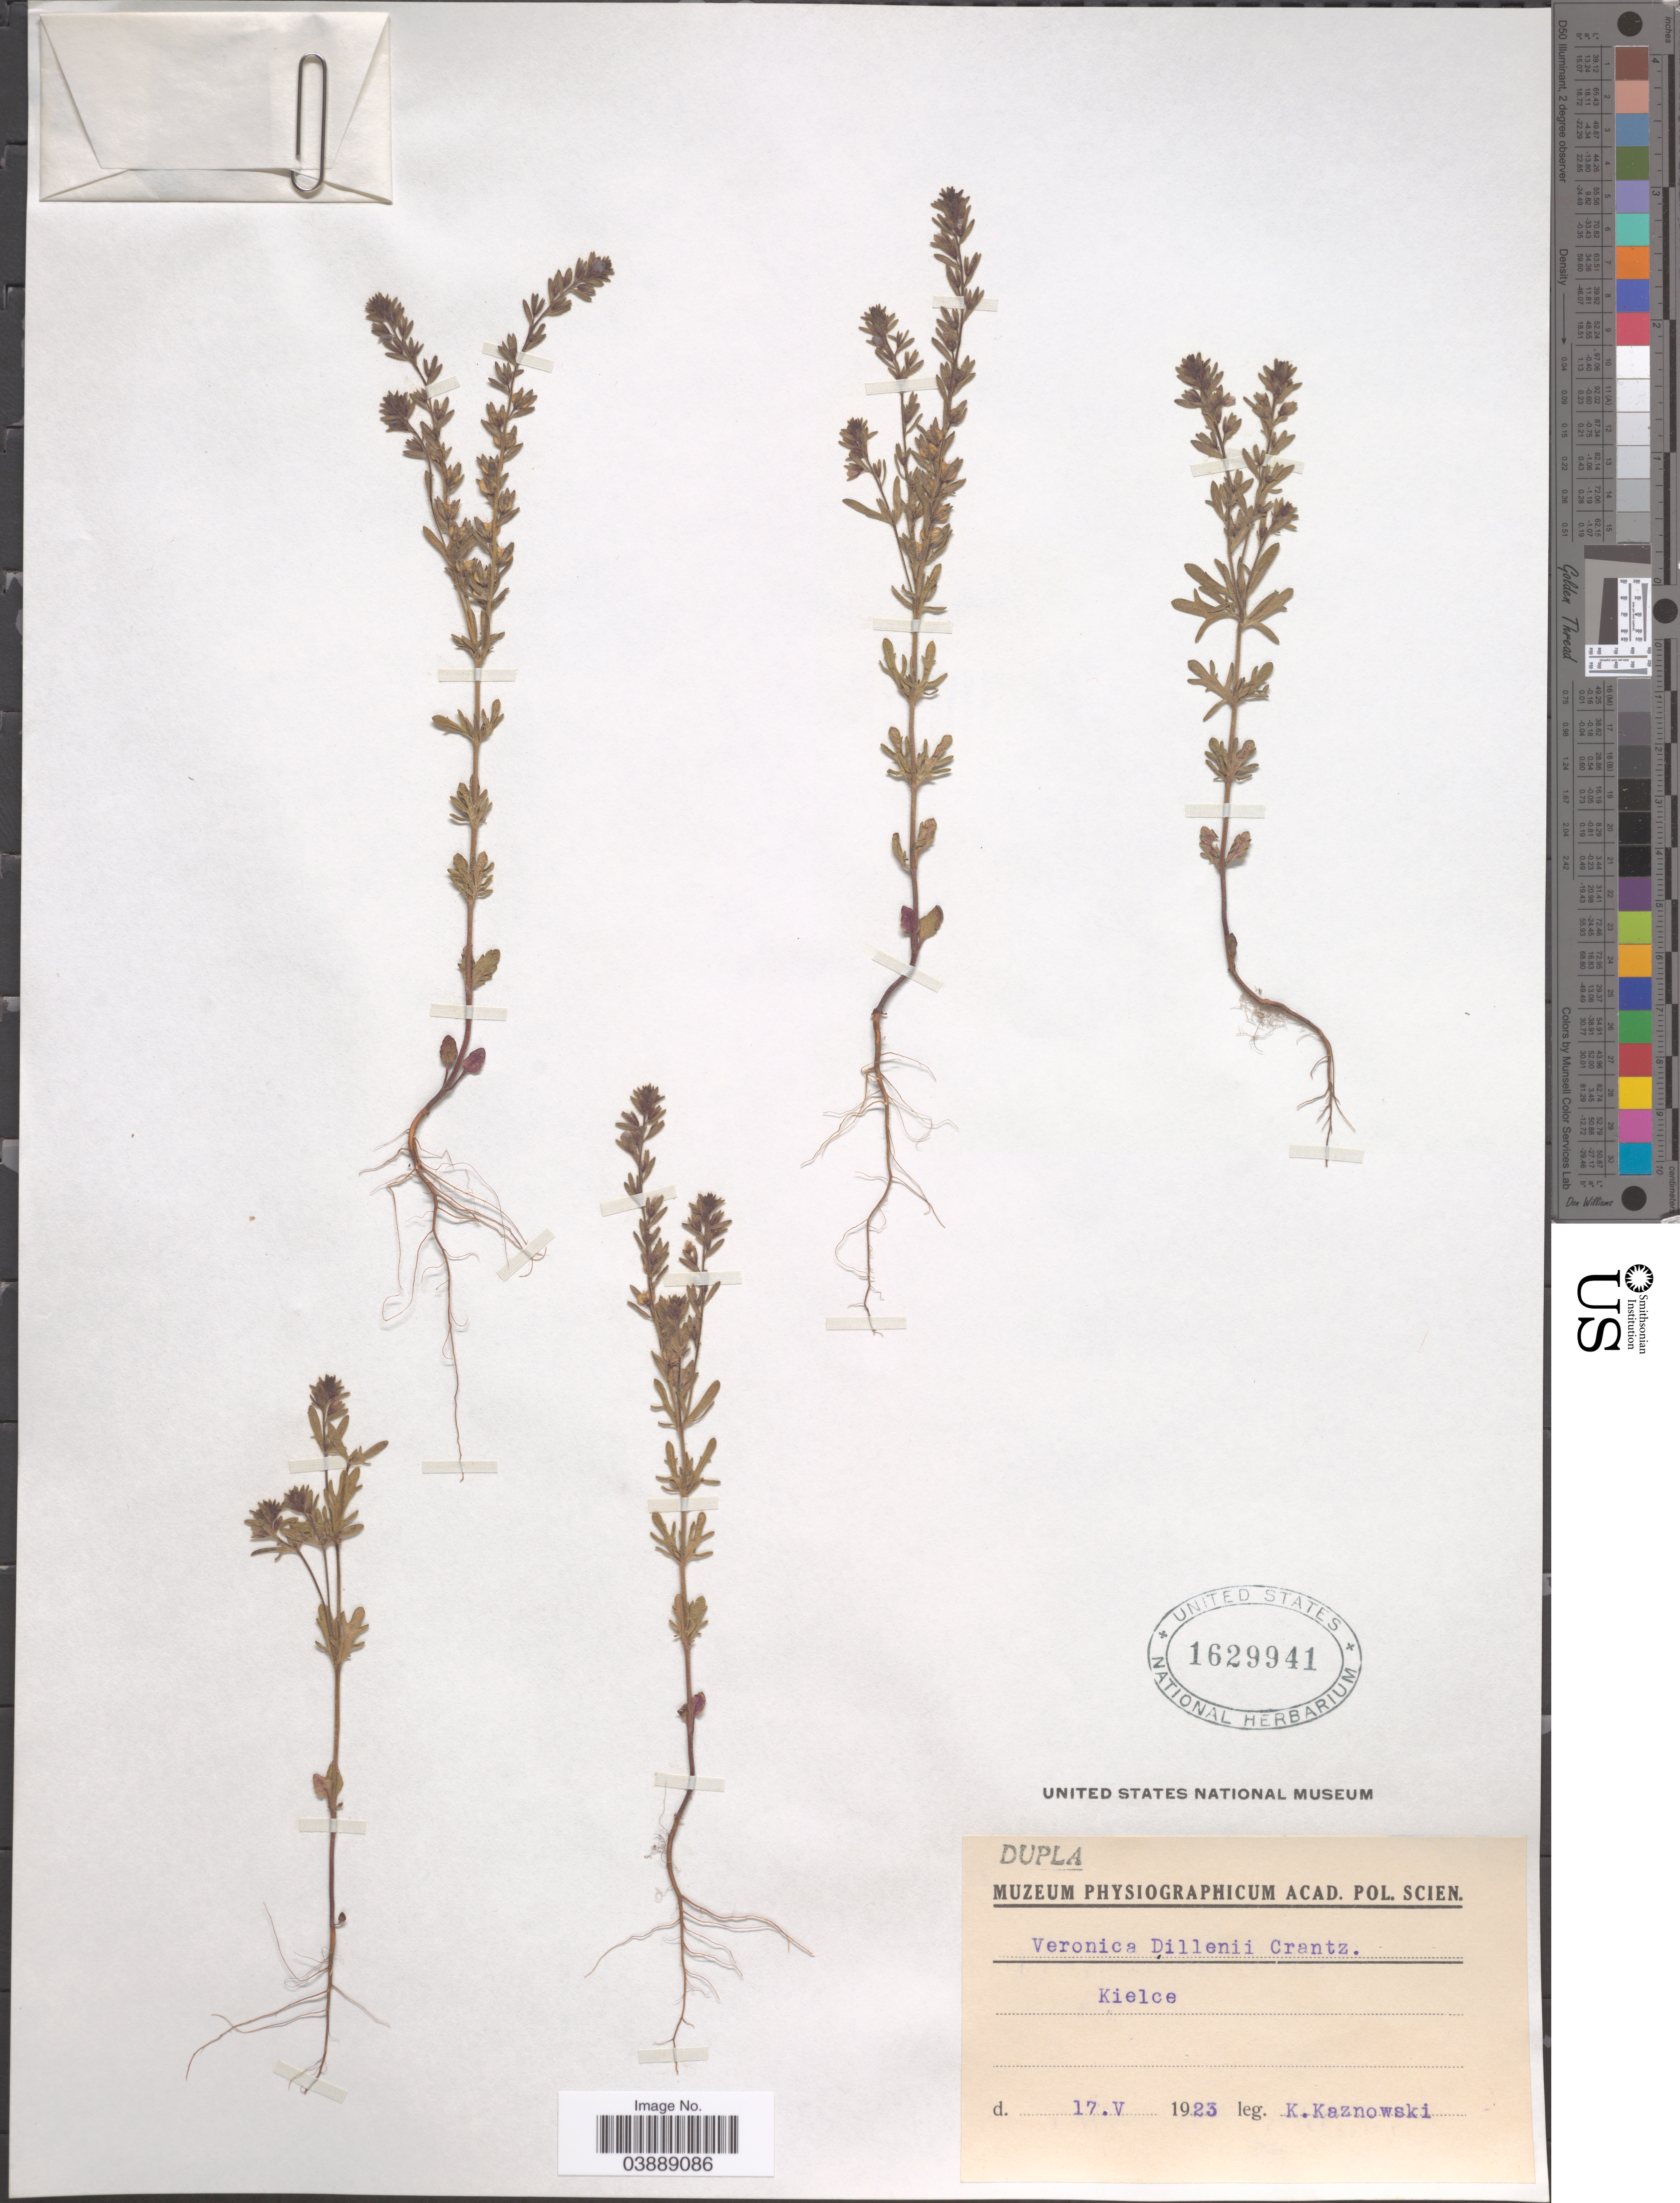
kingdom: Plantae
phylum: Tracheophyta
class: Magnoliopsida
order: Lamiales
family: Plantaginaceae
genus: Veronica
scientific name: Veronica dillenii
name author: Crantz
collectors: K. Kaznowski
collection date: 1923-05-17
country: Poland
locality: Kielce.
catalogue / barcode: US 1629941